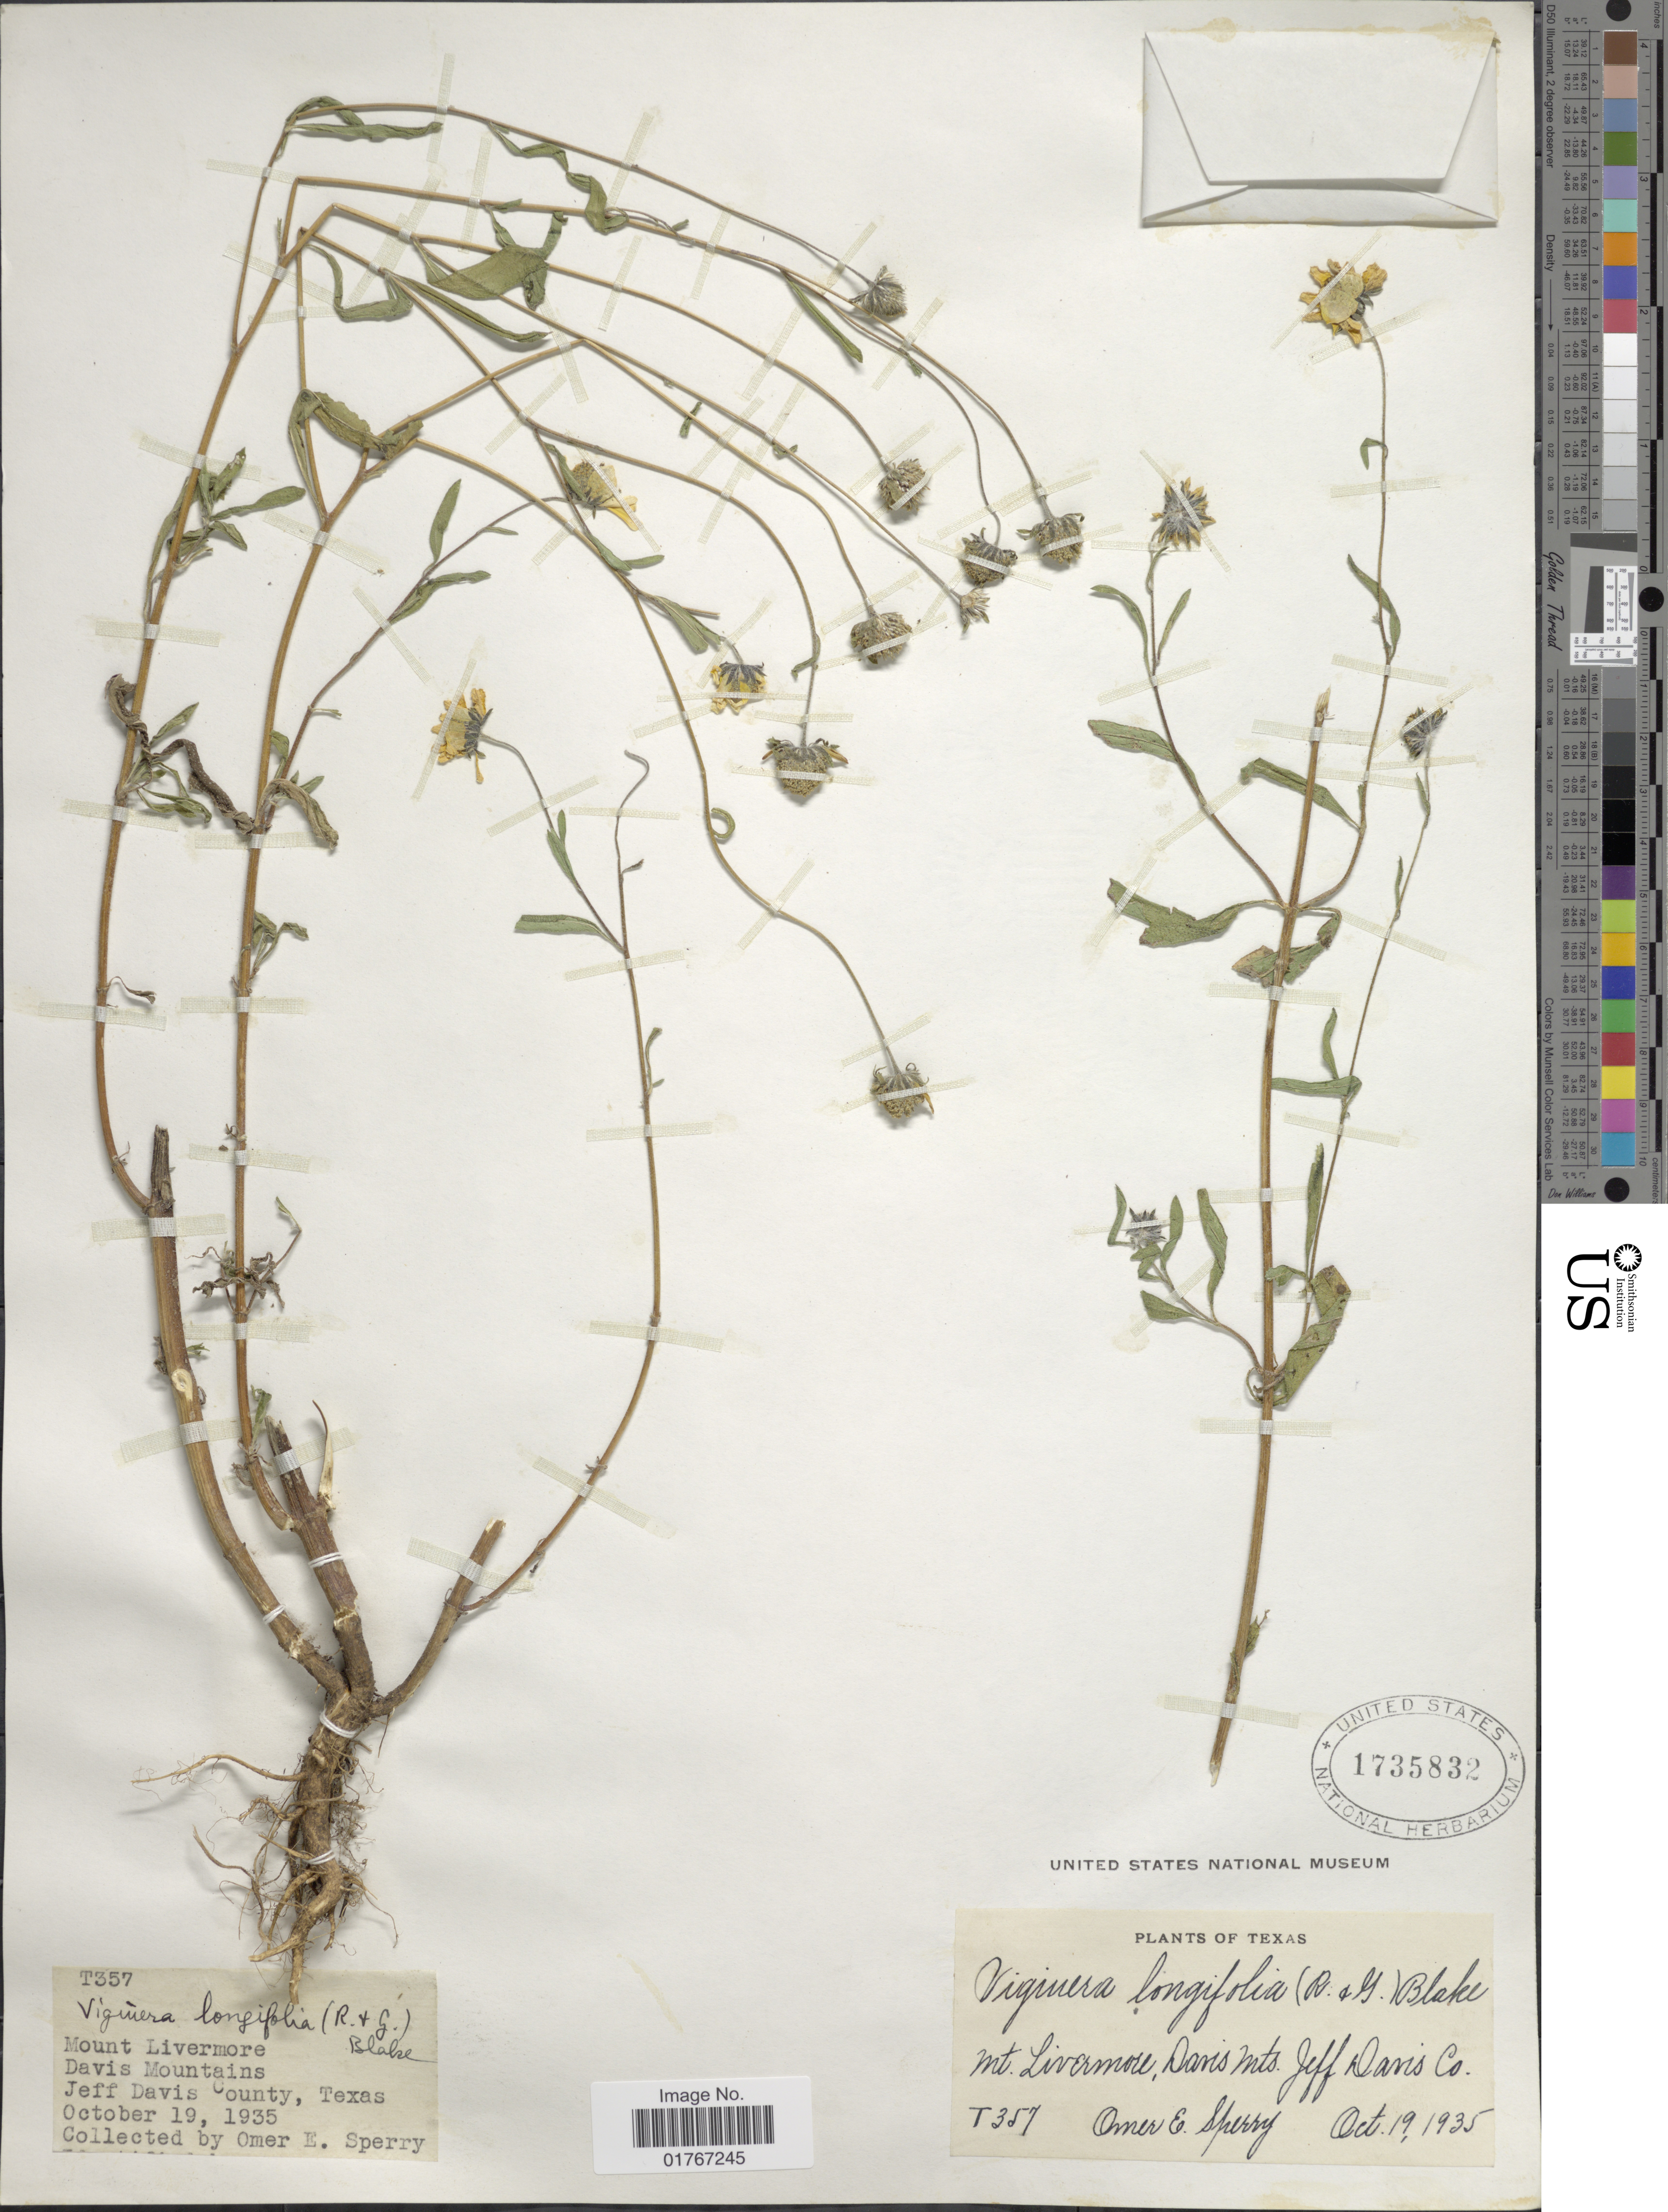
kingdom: Plantae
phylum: Tracheophyta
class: Magnoliopsida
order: Asterales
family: Asteraceae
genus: Heliomeris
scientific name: Heliomeris longifolia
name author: (B.L. Rob.) Cockerell & Greenm.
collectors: O. E. Sperry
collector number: T357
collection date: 1935-10-19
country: United States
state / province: Texas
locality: Mount Liverrmore, Davis Mountains, Jeff Davis County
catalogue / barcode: US 1735832